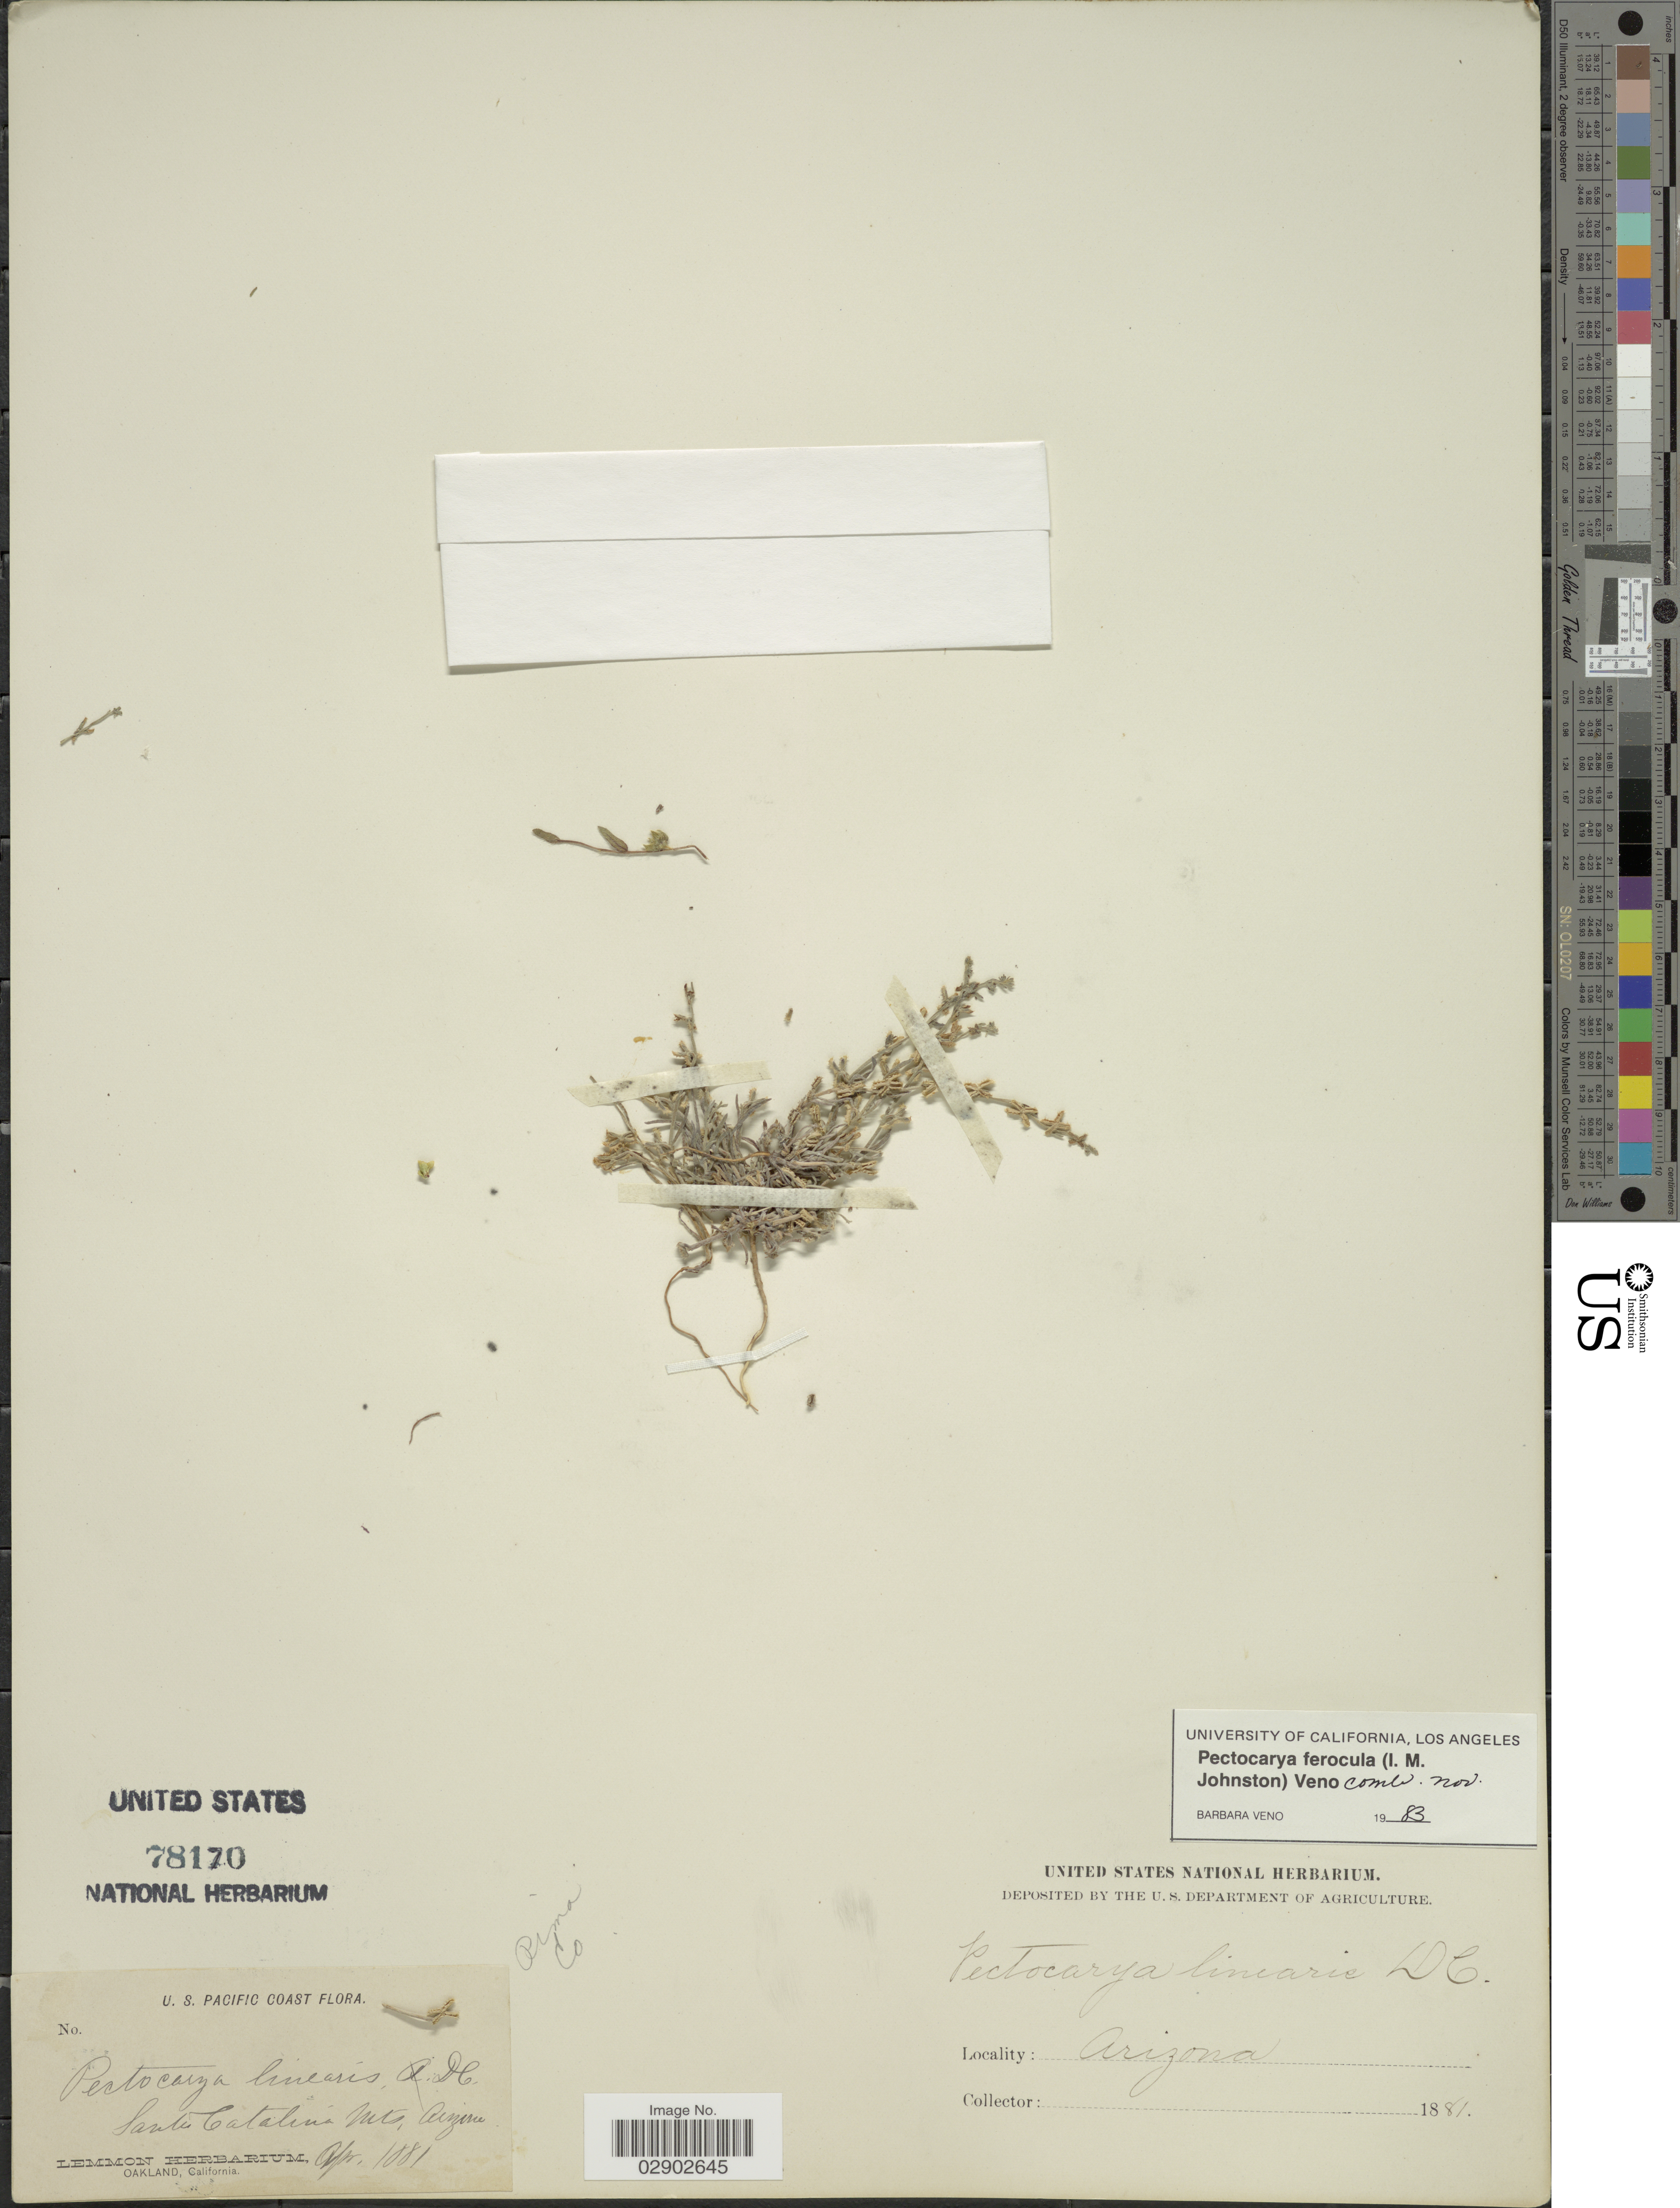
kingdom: Plantae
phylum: Tracheophyta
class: Magnoliopsida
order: Boraginales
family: Boraginaceae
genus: Pectocarya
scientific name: Pectocarya linearis subsp. ferocula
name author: (I.M. Johnst.) Thorne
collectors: ex herb. Lemmon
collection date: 1881-04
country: United States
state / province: Arizona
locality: U.S. Pacific Coast, Santa Catalina Mts., Pima Co.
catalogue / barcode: US 78170